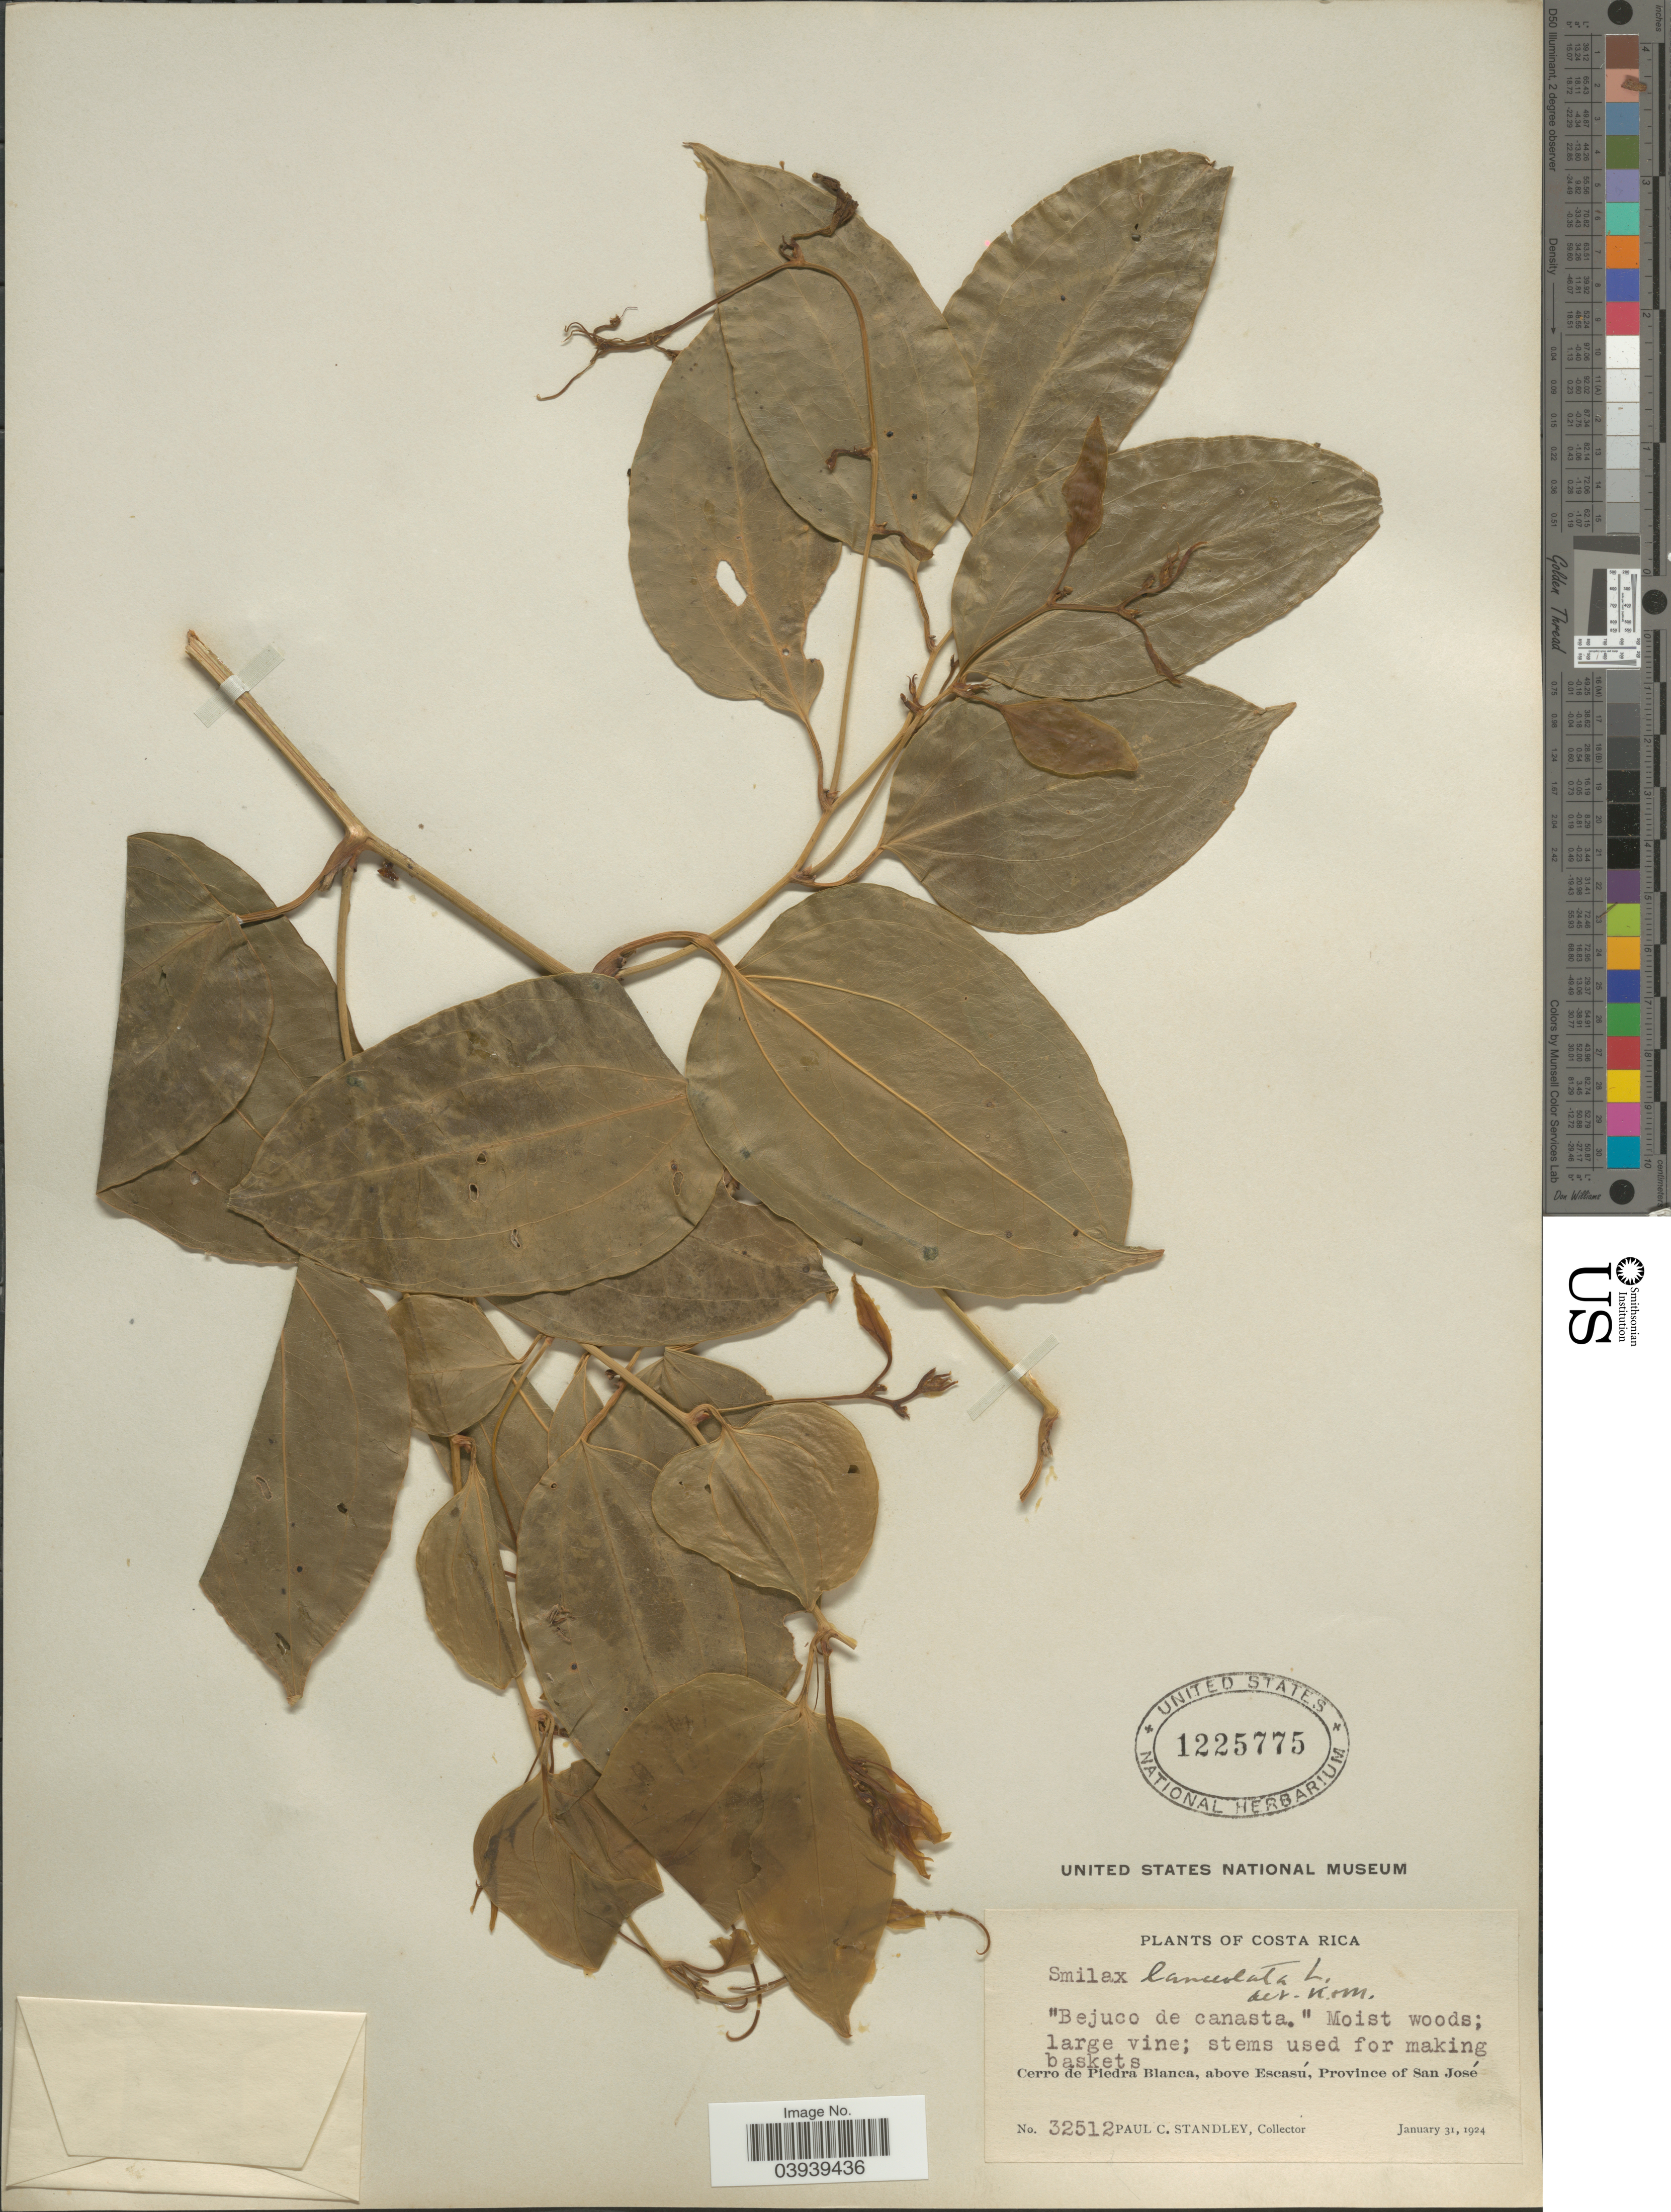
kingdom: Plantae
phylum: Tracheophyta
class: Liliopsida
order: Liliales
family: Smilacaceae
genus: Smilax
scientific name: Smilax domingensis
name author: Willd.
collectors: P. C. Standley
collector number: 32512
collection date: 1924-01-31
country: Costa Rica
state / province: San José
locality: Cerro de Piedra Blanca, above Escasú.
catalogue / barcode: US 1225775